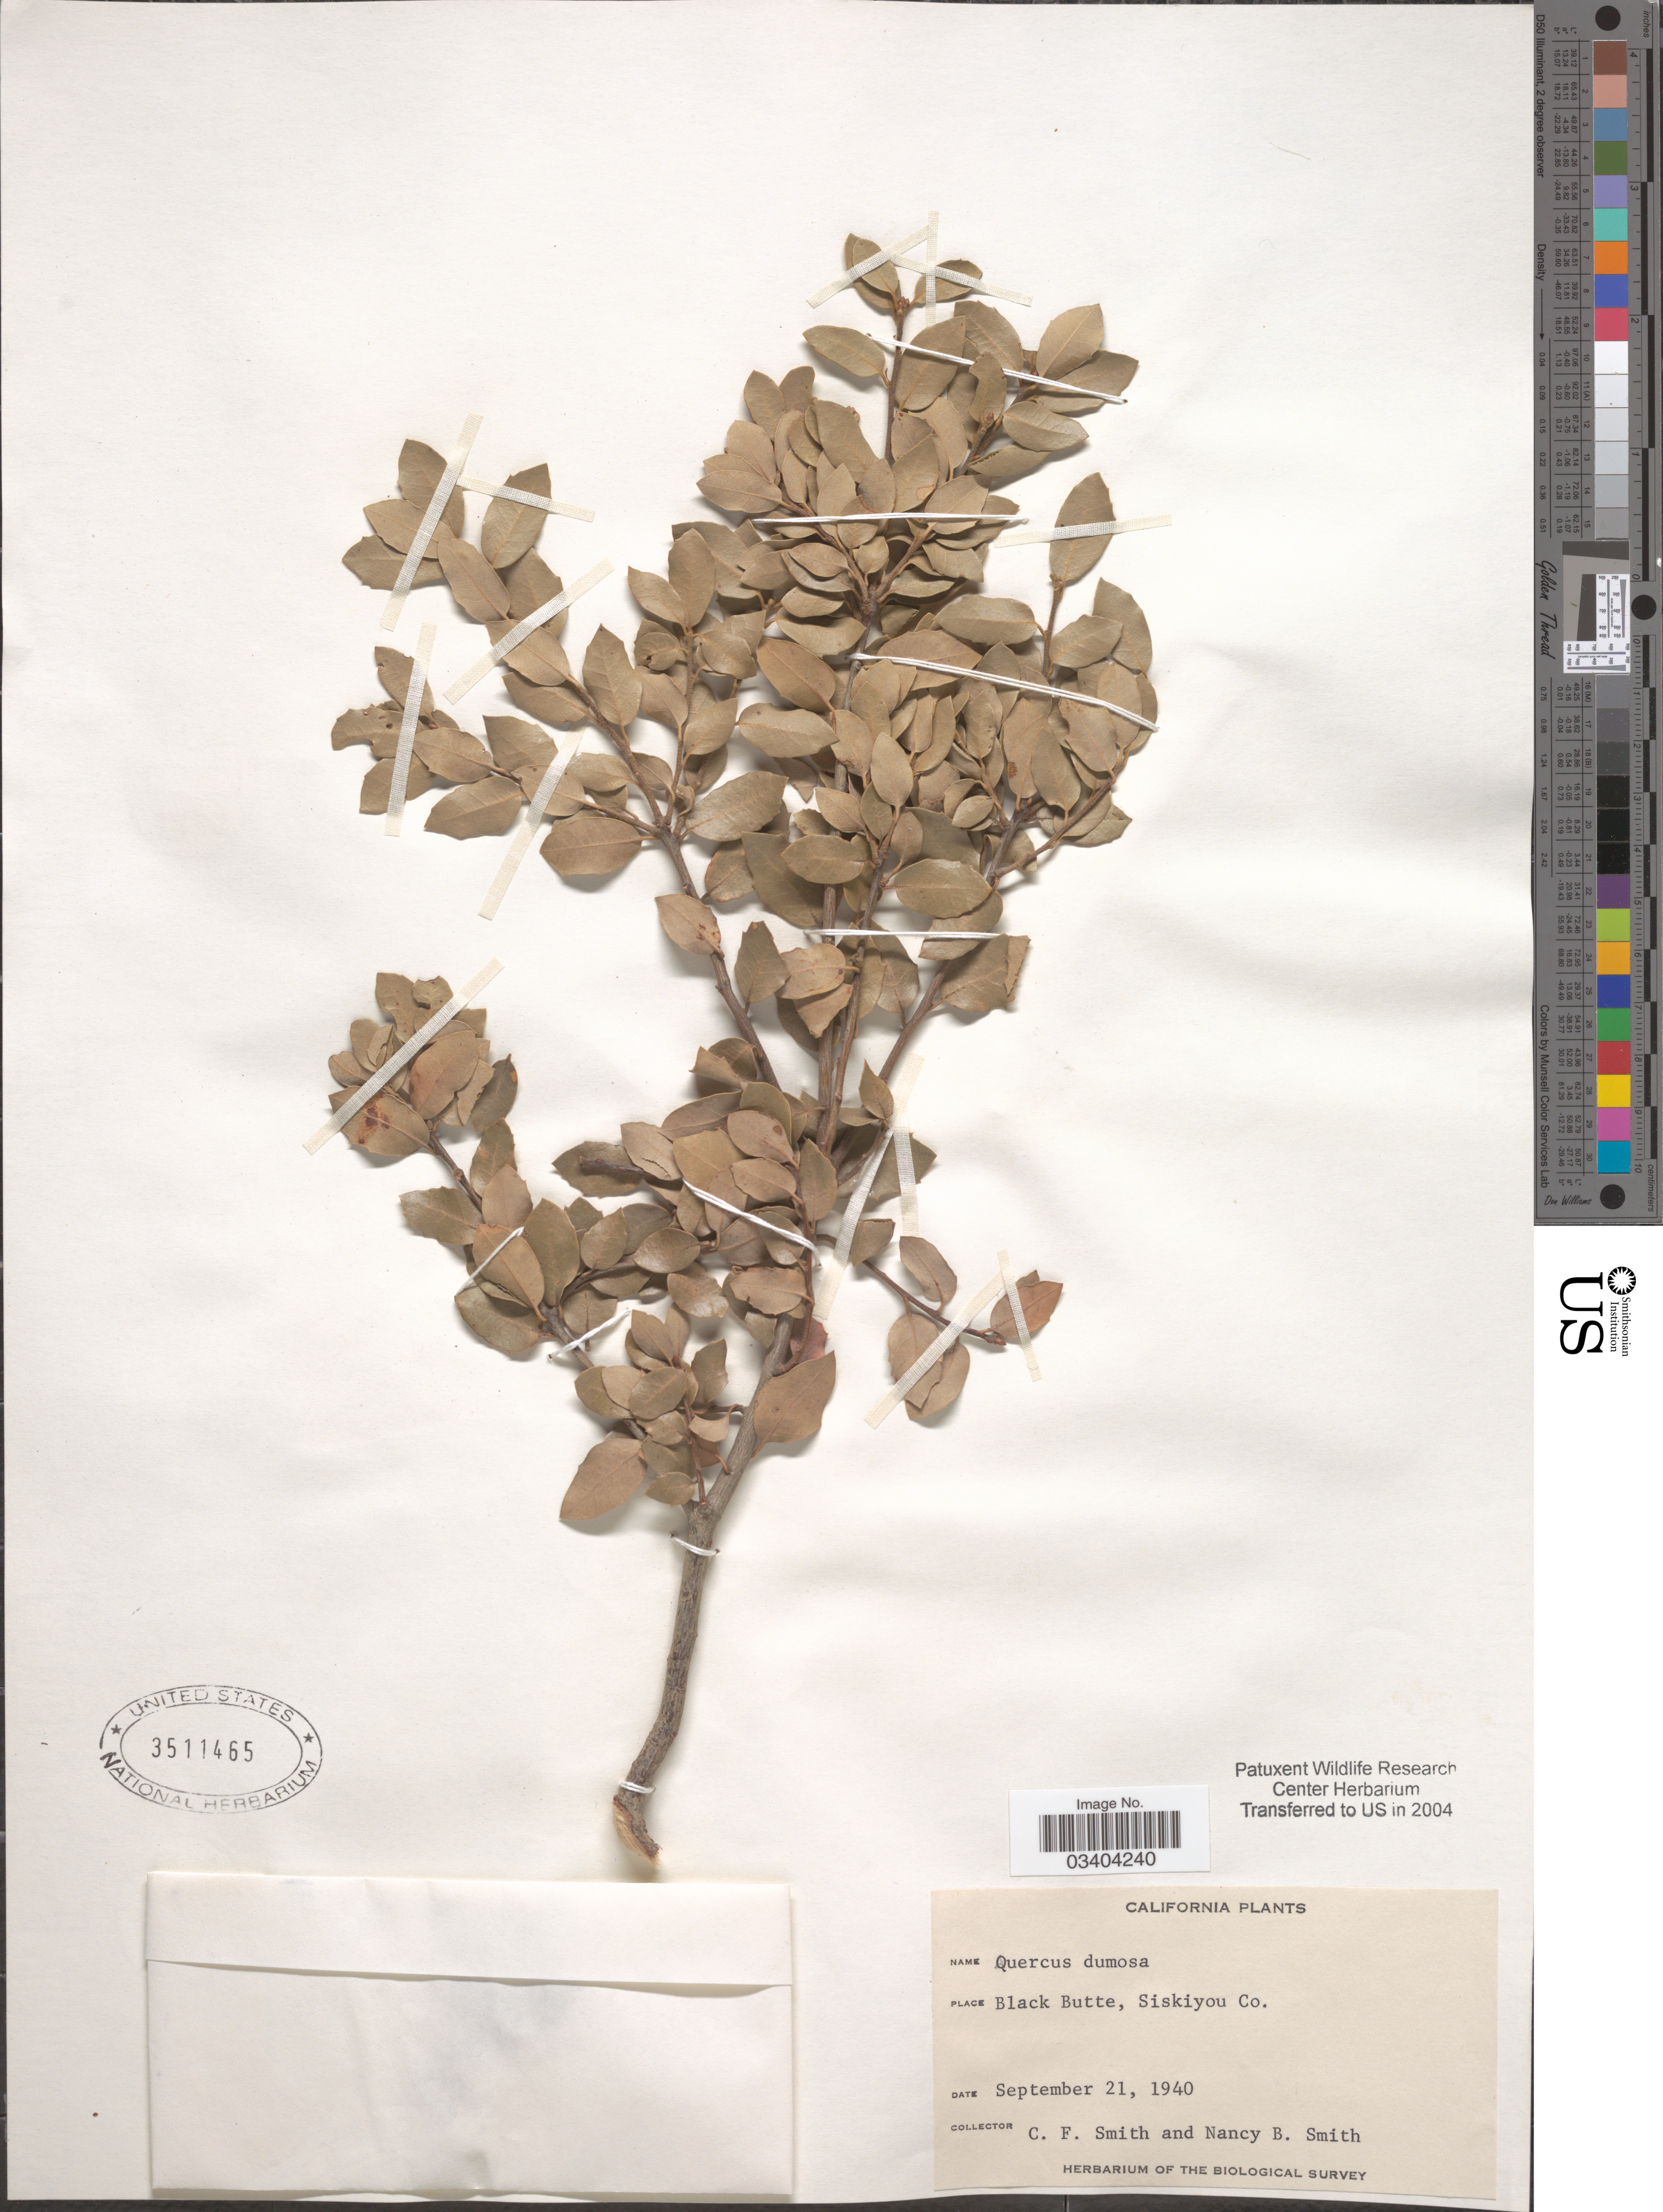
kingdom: Plantae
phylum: Tracheophyta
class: Magnoliopsida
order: Fagales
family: Fagaceae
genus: Quercus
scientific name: Quercus dumosa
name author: Nutt.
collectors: C. F. Smith & N. Smith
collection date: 1940-09-21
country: United States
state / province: California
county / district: Siskiyou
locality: Black Butte, Siskiyou Co.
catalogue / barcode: US 3511465